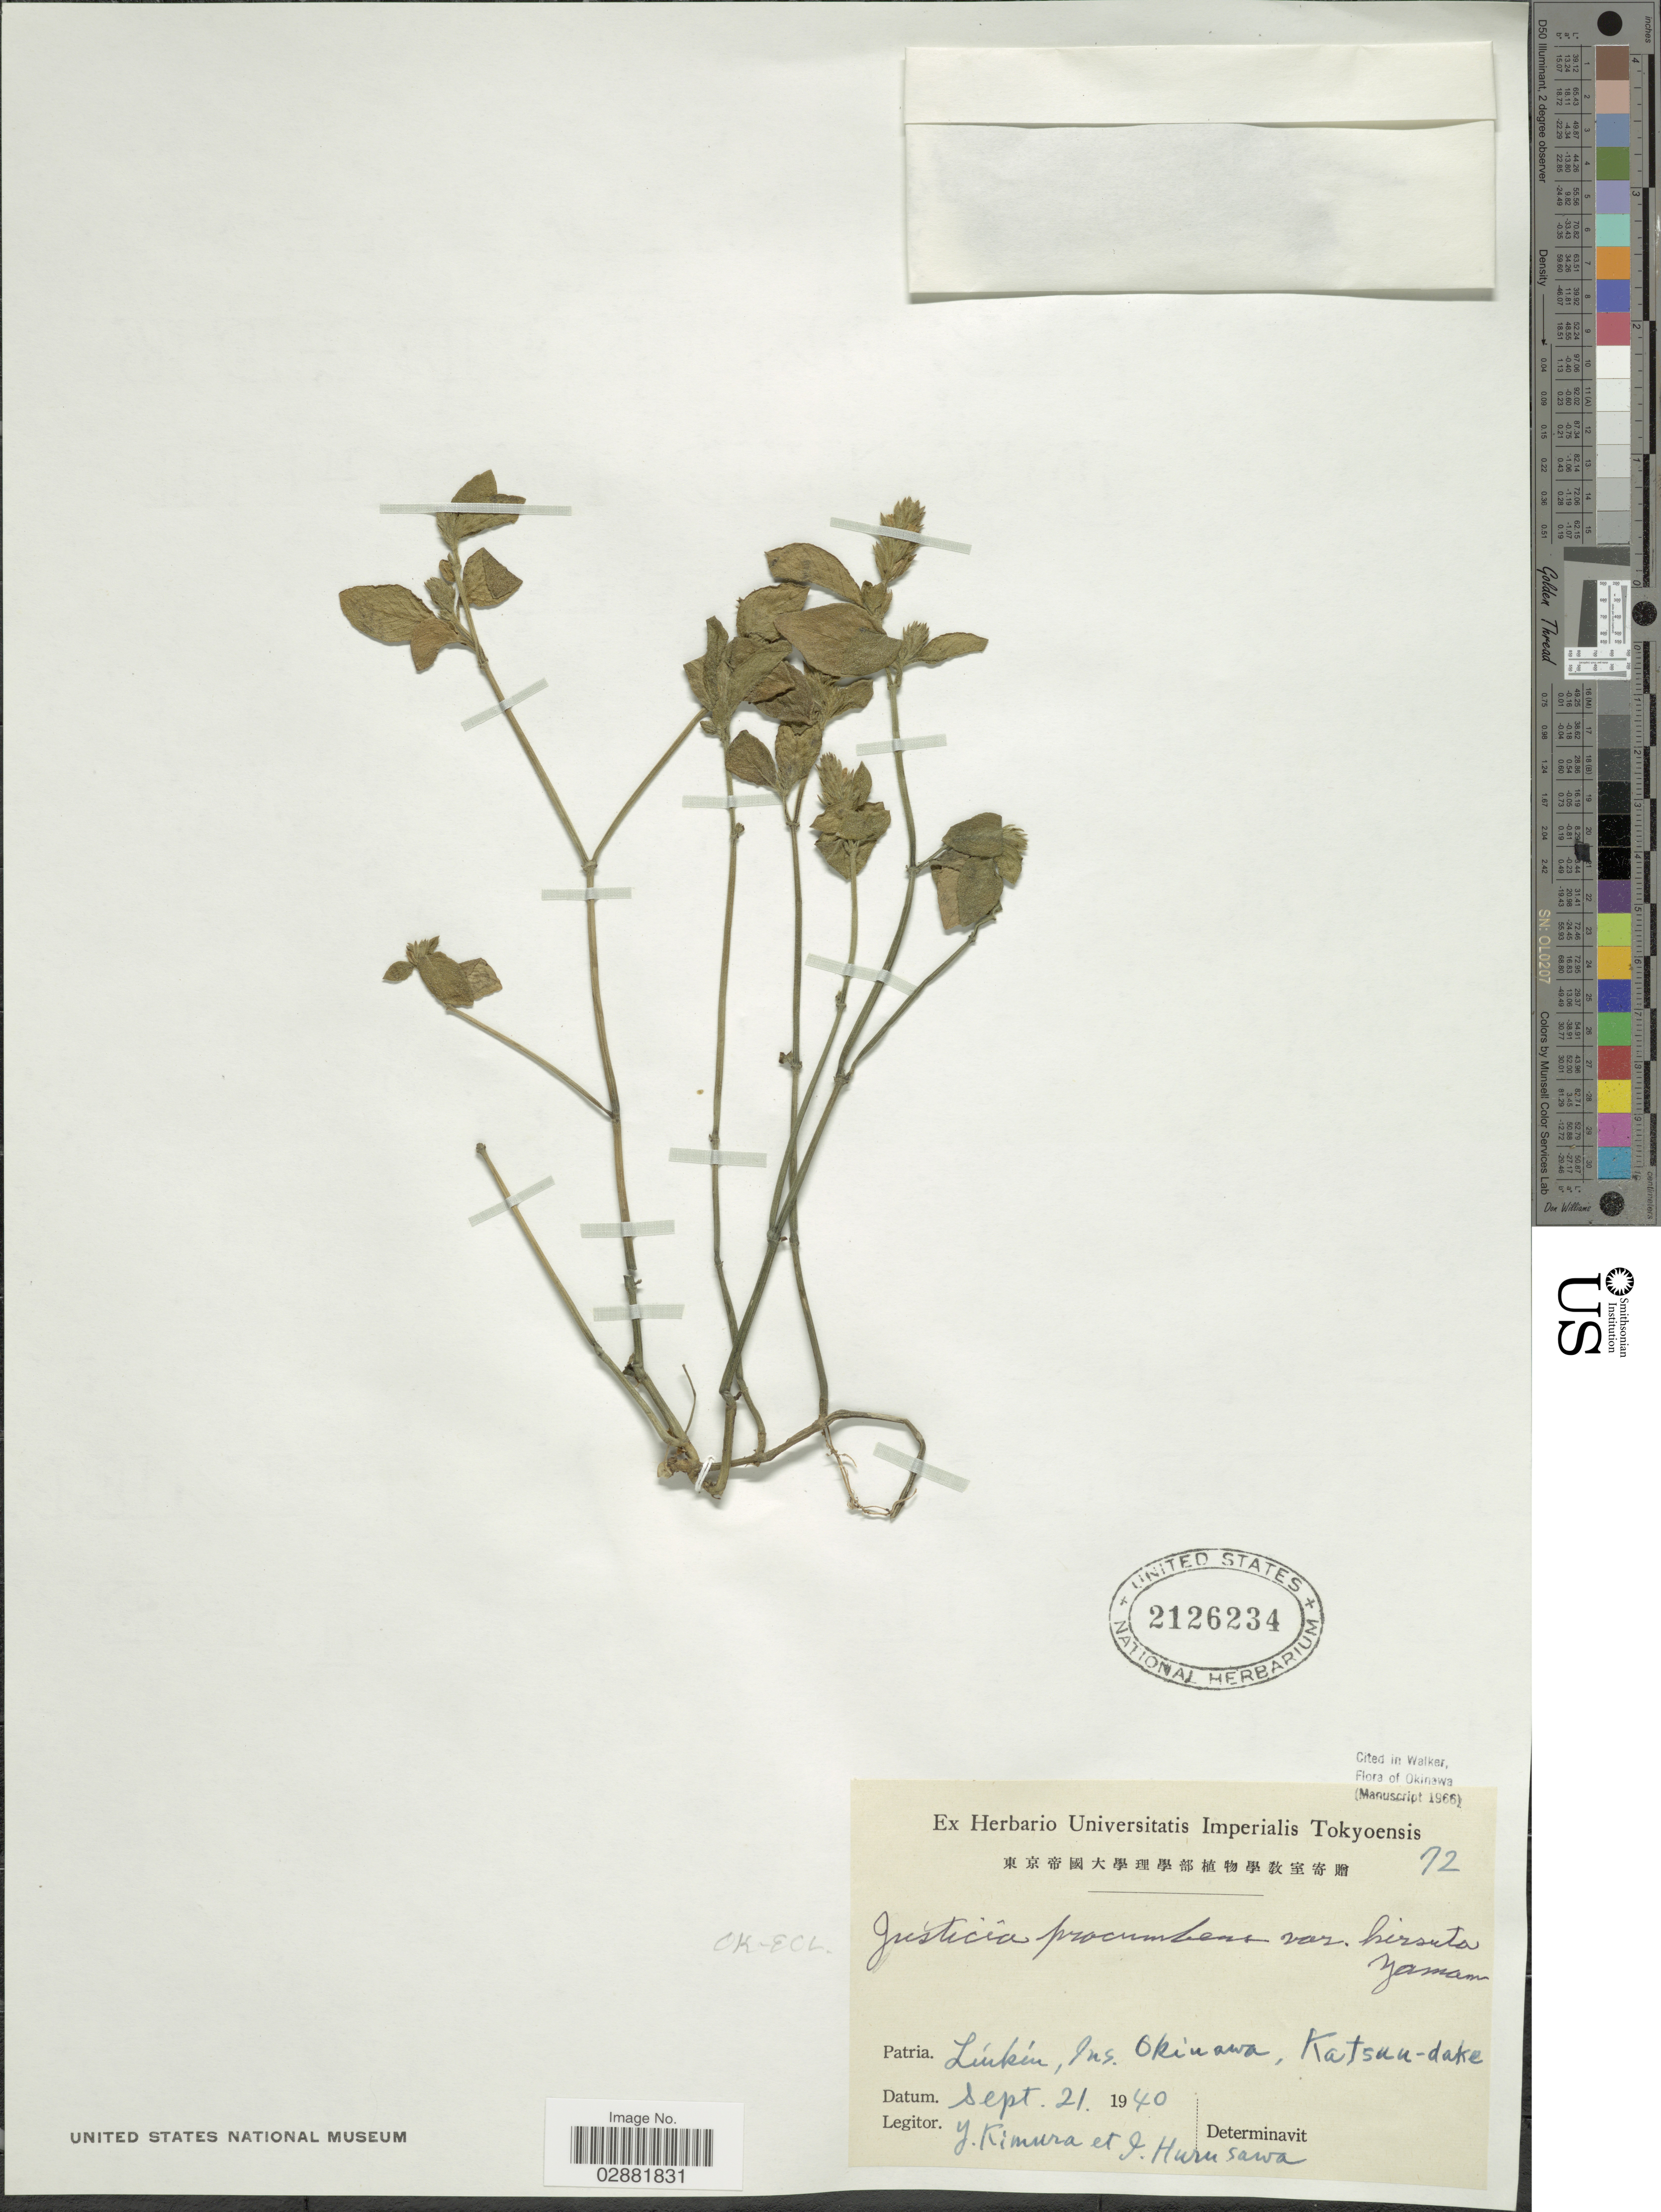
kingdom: Plantae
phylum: Tracheophyta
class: Magnoliopsida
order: Lamiales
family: Acanthaceae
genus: Justicia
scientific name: Justicia procumbens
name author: L.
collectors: Y. Kimura & I. Hurusawa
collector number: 72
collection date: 1940-09-21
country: Japan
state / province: Okinawa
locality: Patria. Liukiu, Ins. Okinawa, Katsuu-dake.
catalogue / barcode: US 2126234